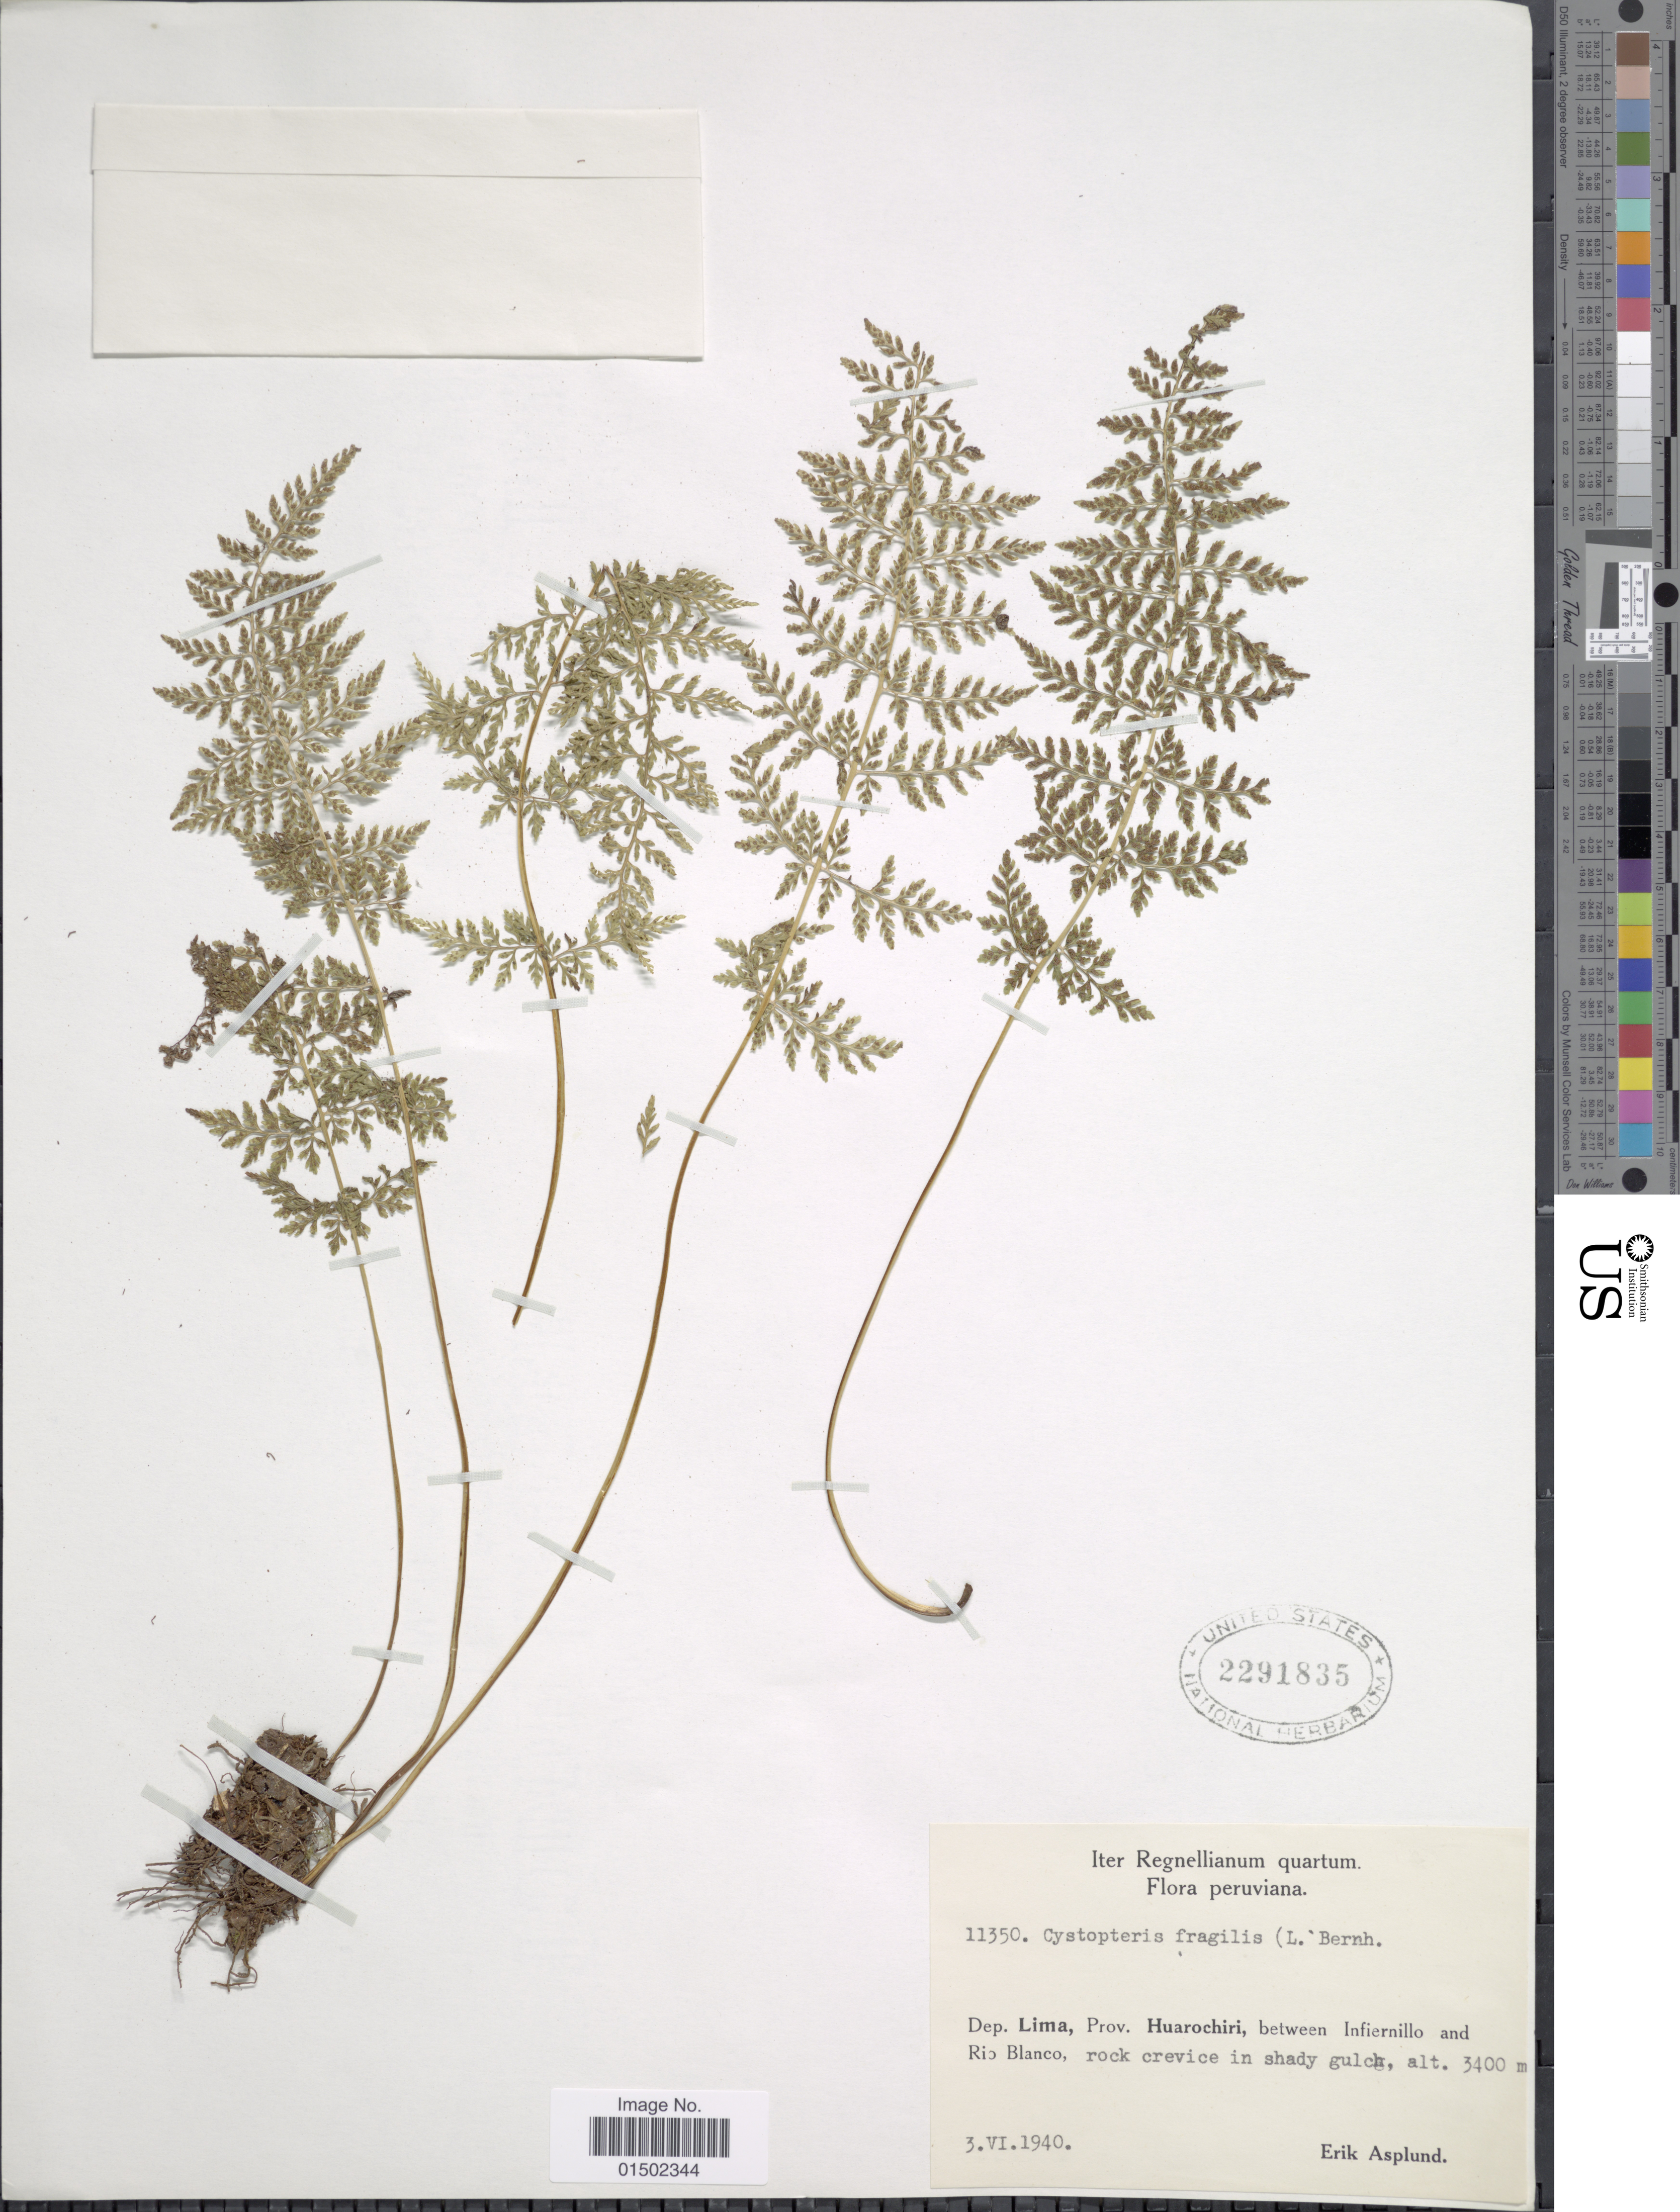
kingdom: Plantae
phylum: Tracheophyta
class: Polypodiopsida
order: Polypodiales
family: Cystopteridaceae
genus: Cystopteris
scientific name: Cystopteris fragilis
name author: (L.) Bernh.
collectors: E. Asplund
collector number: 11350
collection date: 1940-06-03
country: Peru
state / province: Lima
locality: Huarochiri, between Infiernillo and Rio Blanco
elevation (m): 3400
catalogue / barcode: US 2291835